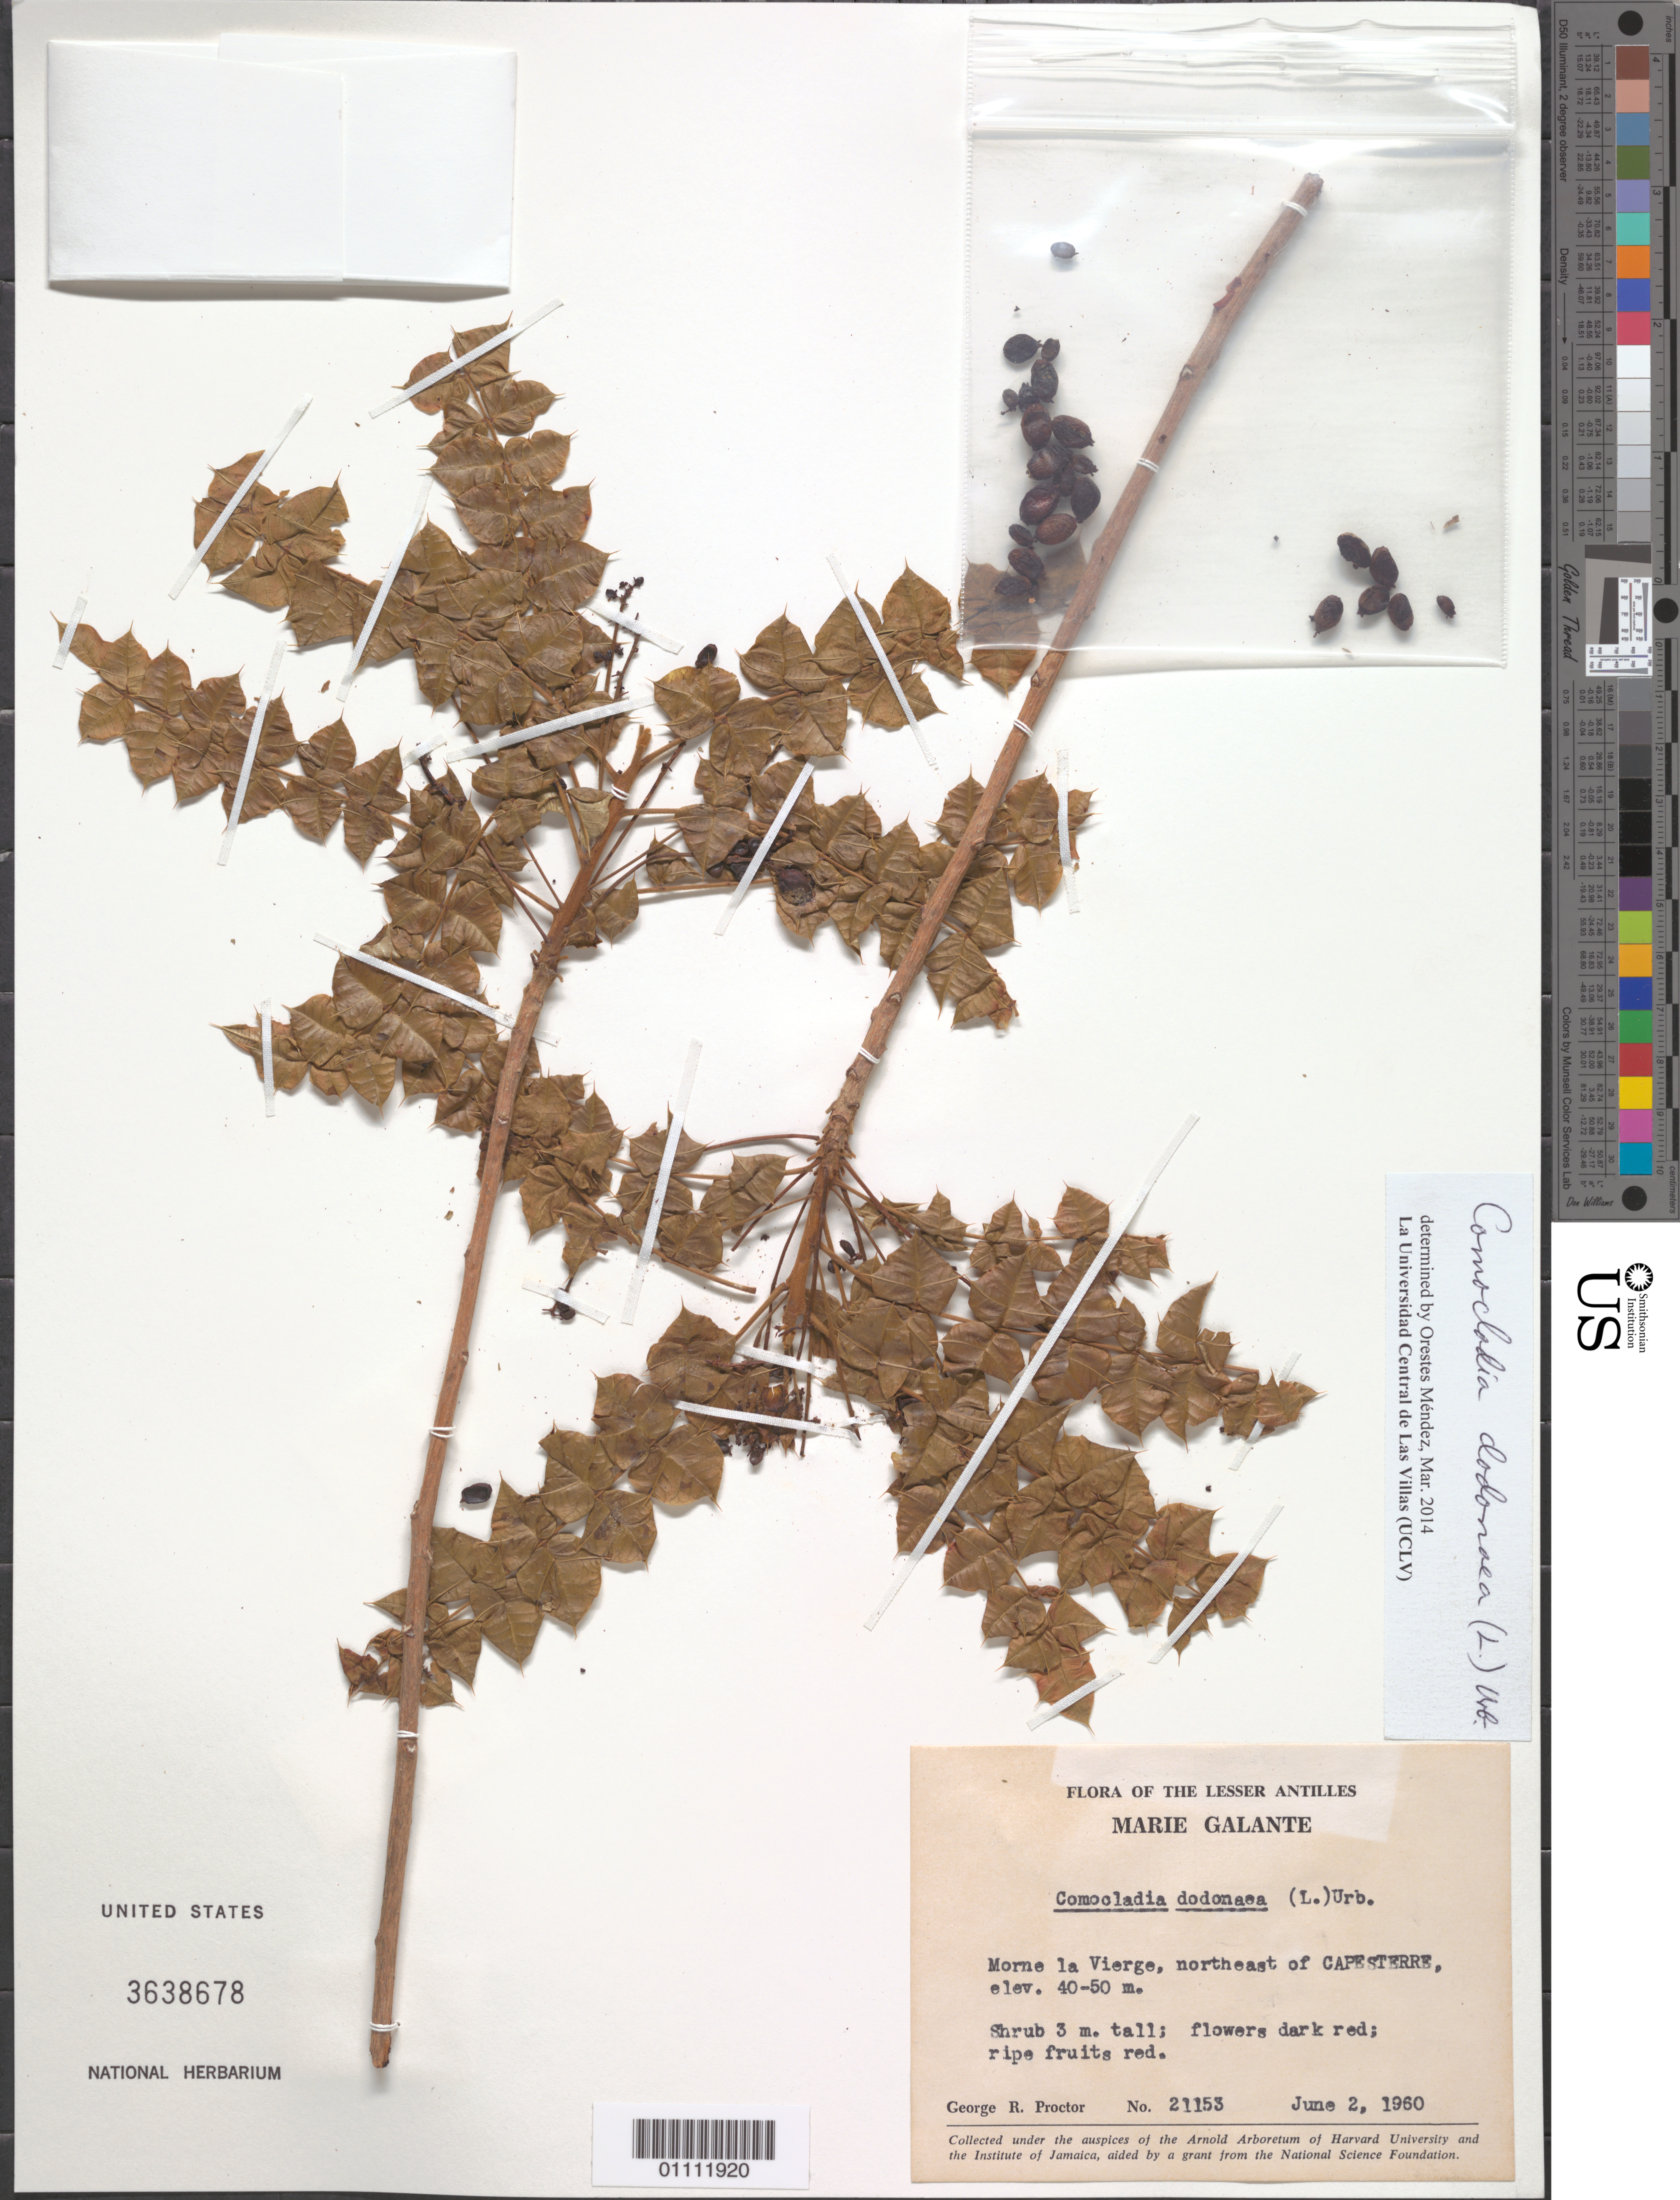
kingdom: Plantae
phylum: Tracheophyta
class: Magnoliopsida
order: Sapindales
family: Anacardiaceae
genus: Comocladia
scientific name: Comocladia dodonaea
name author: (L.) Urb.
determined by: Méndez, Orestes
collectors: G. R. Proctor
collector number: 21153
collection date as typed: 02 Jun 1960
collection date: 1960-06-02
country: Guadeloupe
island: Marie Galante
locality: Morne la Vierge, NE of Capesterre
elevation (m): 40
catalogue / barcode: US 3638678